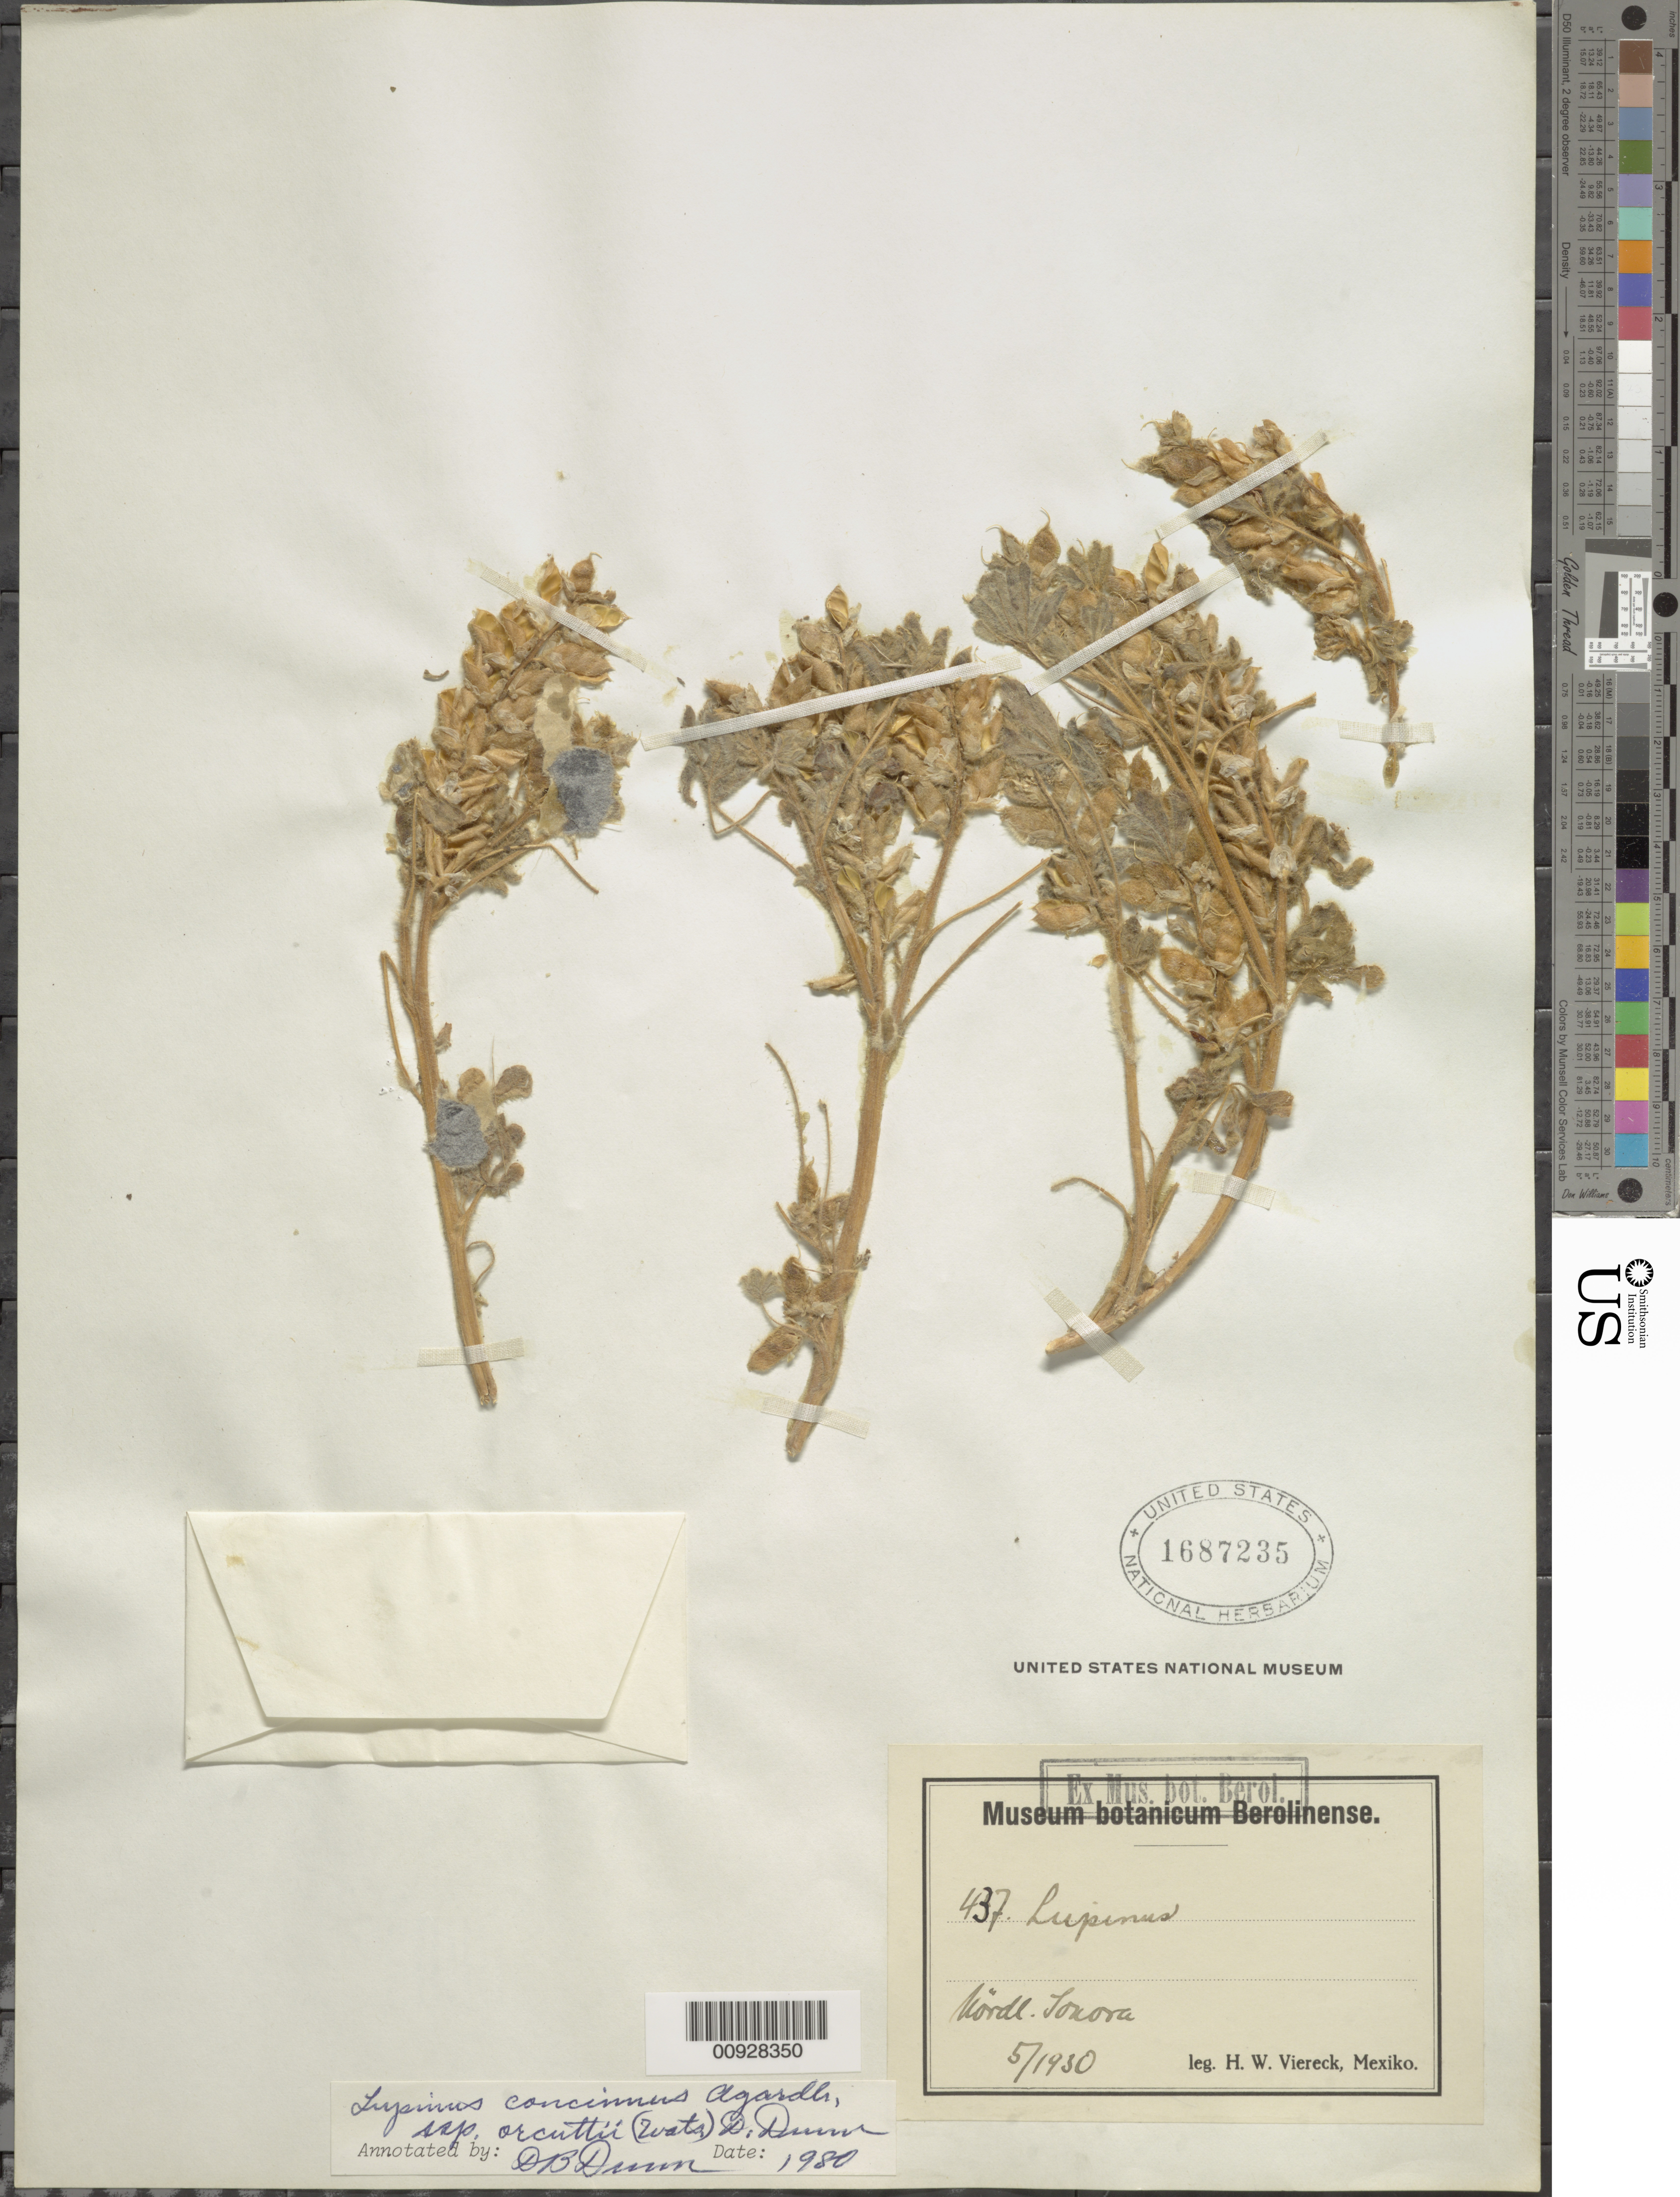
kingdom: Plantae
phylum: Tracheophyta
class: Magnoliopsida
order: Fabales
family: Fabaceae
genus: Lupinus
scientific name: Lupinus concinnus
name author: J. Agardh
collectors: H. W. Viereck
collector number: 437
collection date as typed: May 1930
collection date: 1930-05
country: Mexico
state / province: Sonora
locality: Nördl Sonora.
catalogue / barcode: US 1687235